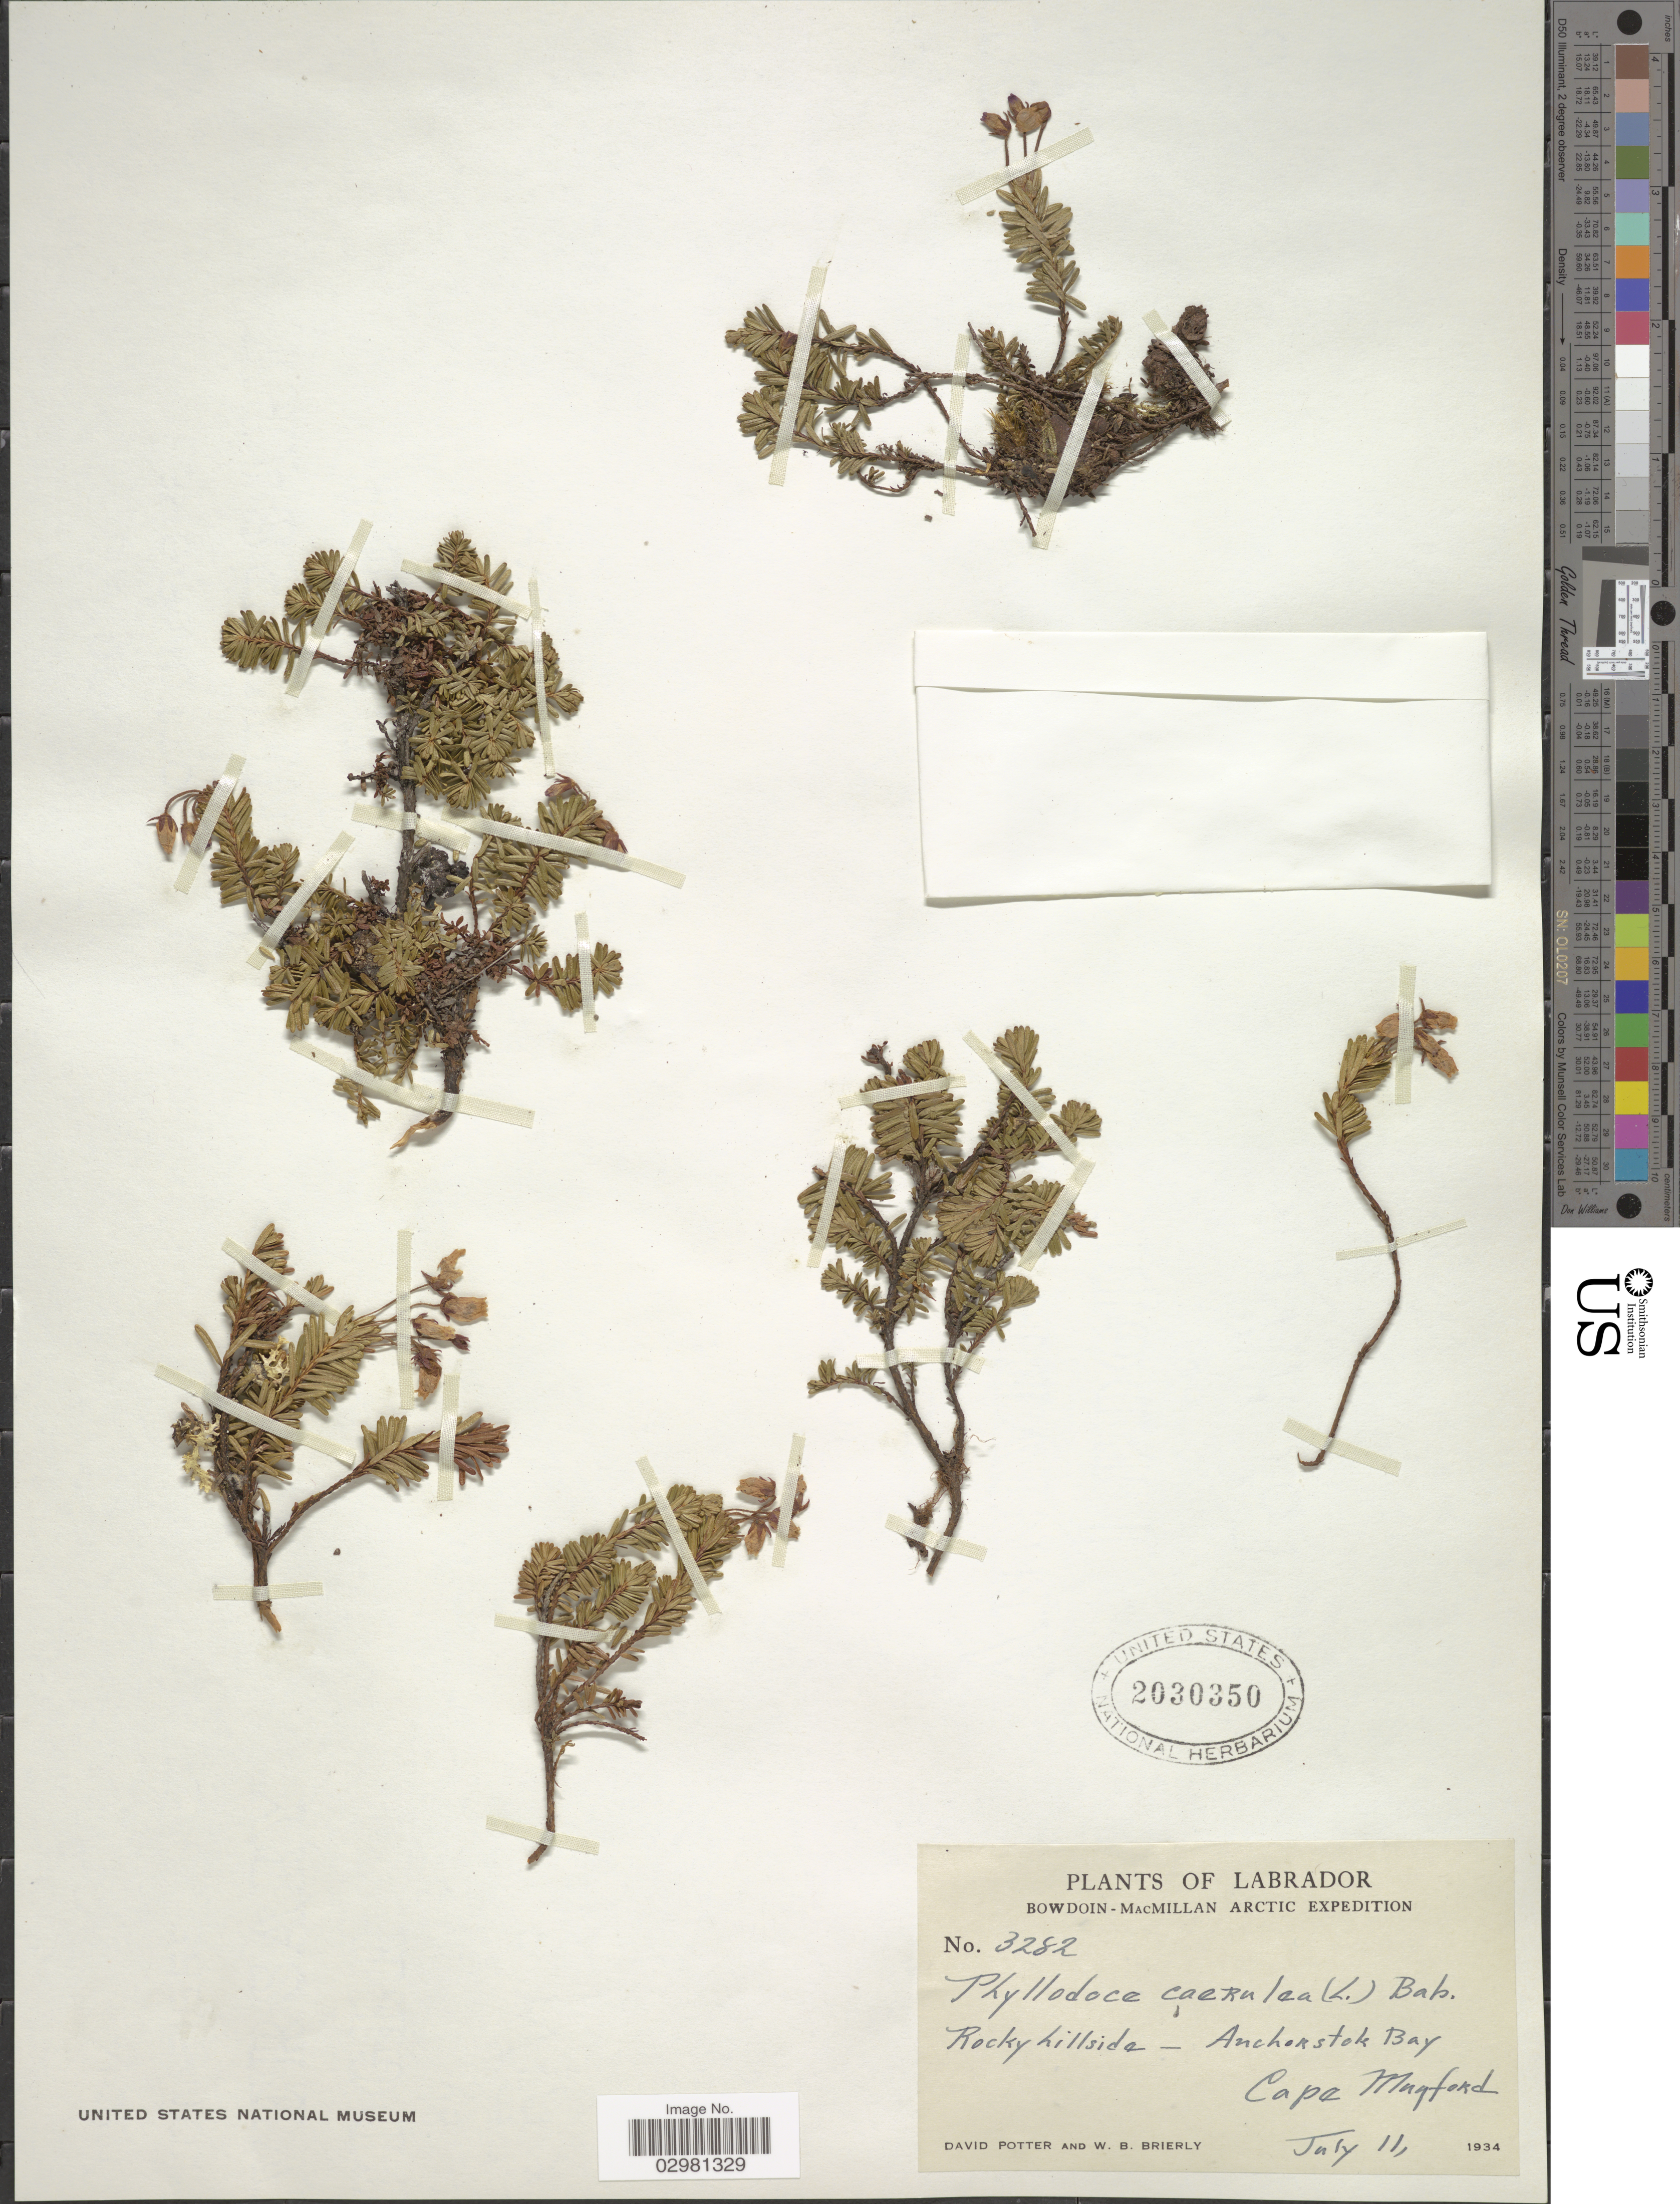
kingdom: Plantae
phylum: Tracheophyta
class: Magnoliopsida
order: Ericales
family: Ericaceae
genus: Phyllodoce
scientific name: Phyllodoce caerulea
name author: (L.) Bab.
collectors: D. Potter & W. Brierly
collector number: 3282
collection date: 1934-07-11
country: Canada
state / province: Newfoundland and Labrador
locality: Labrador, Arctic, Anchorstok Bay, Cape Mugford.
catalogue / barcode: US 2030350